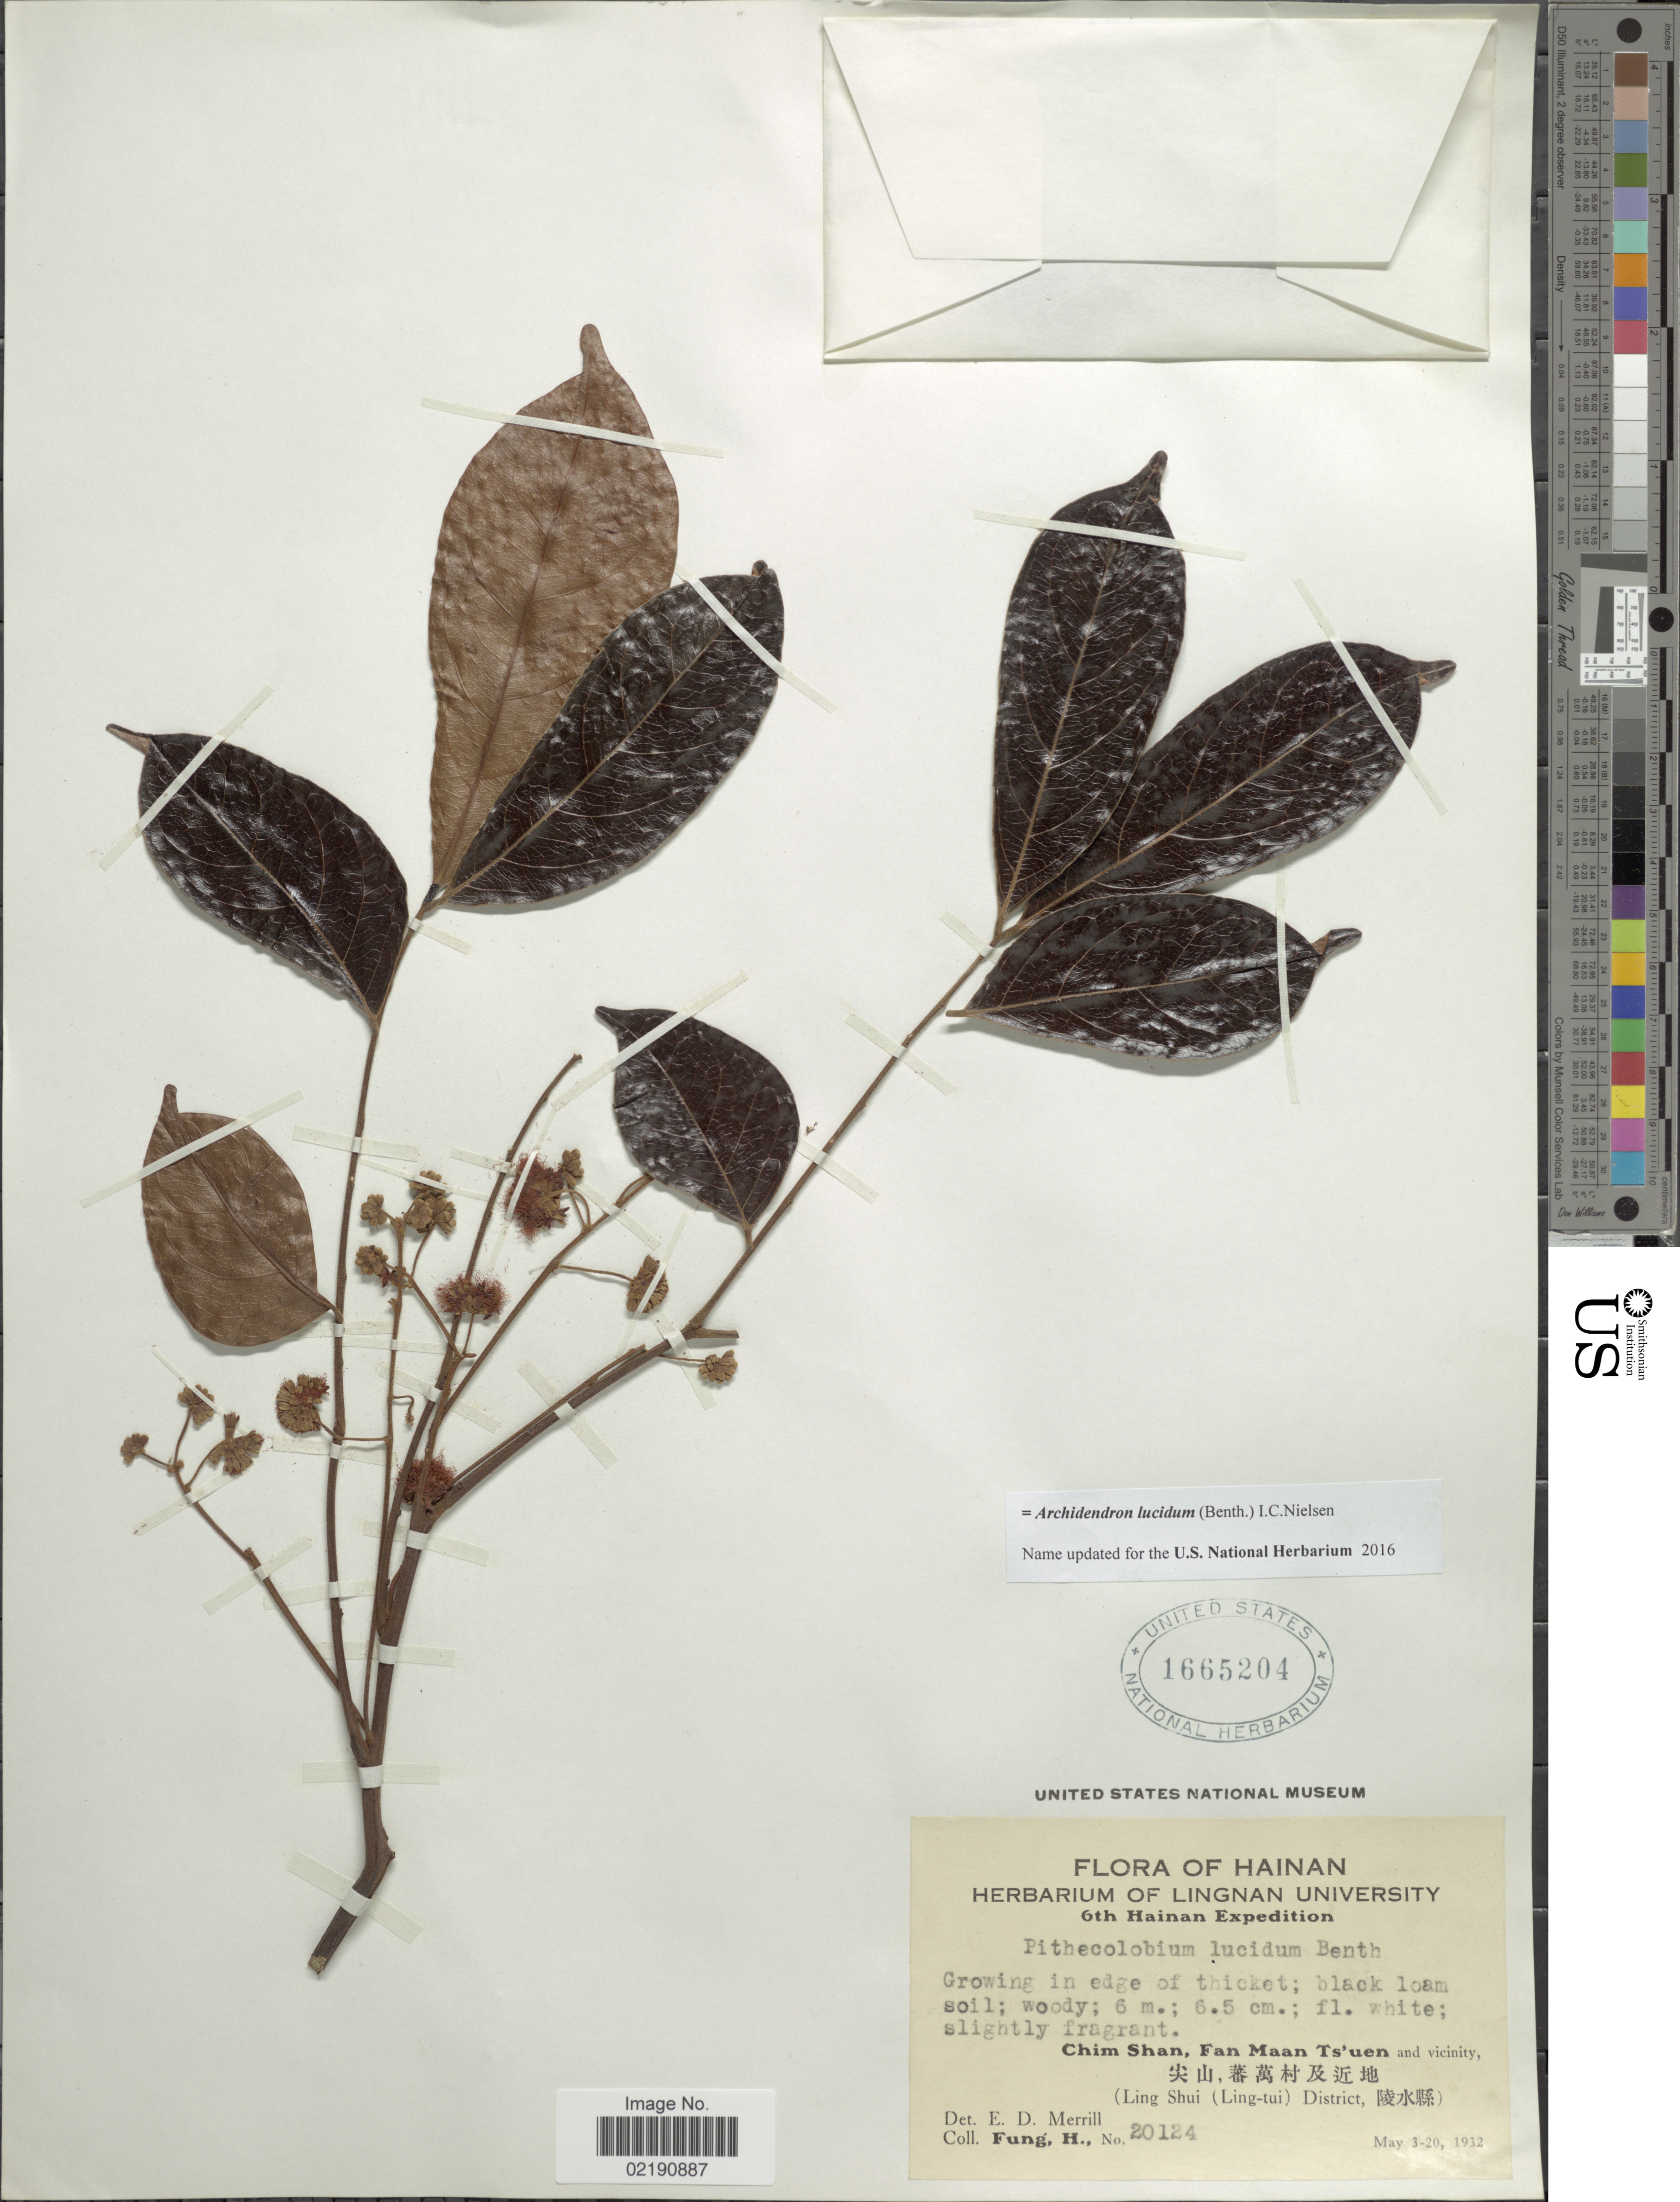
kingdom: Plantae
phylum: Tracheophyta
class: Magnoliopsida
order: Fabales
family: Fabaceae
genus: Archidendron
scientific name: Archidendron lucidum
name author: (Benth.) I.C. Nielsen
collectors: E. D. Merrill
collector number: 20124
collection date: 1932-05-03/1932-05-20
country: China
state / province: Hainan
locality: Growing in edge of thicket; Chim Shan, Fan Maan Ts'uen and vicinity (Ling Shui (Ling-tui) District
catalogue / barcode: US 1665204